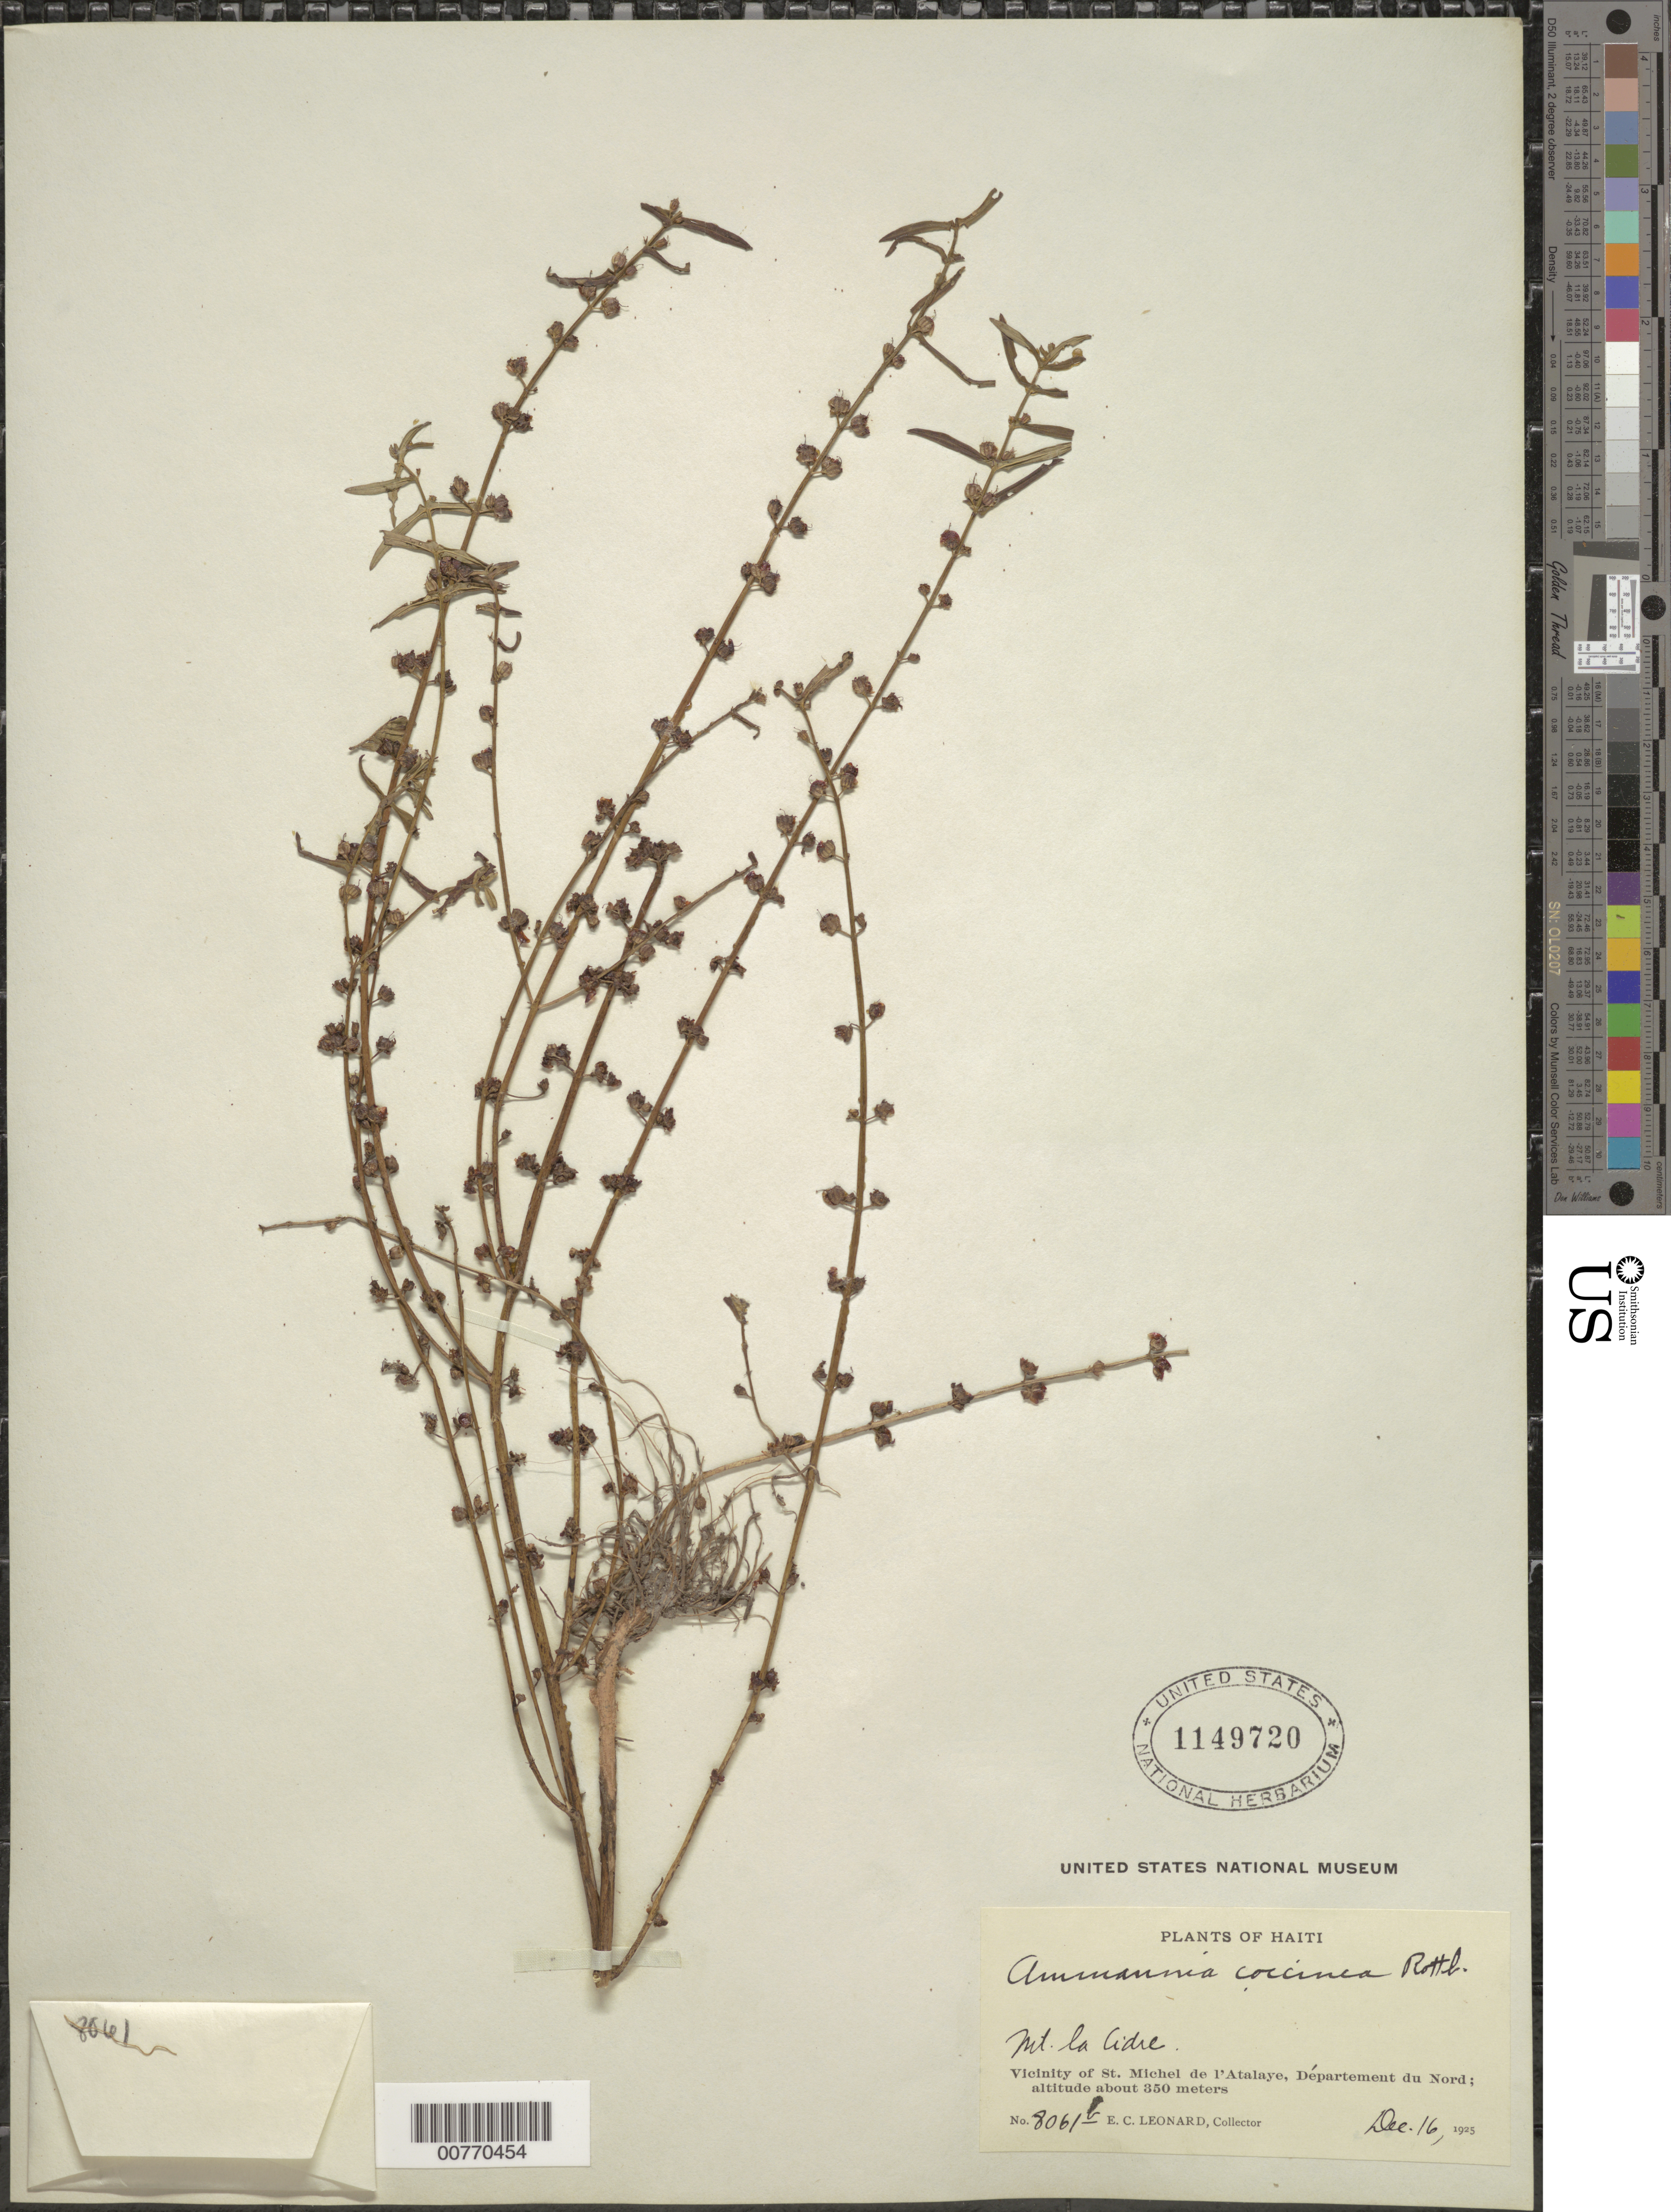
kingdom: Plantae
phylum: Tracheophyta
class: Magnoliopsida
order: Myrtales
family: Lythraceae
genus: Ammannia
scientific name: Ammannia coccinea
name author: Rottb.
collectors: E. C. Leonard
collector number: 8061a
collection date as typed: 16 Dec 1925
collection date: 1925-12-16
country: Haiti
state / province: Nord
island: Hispaniola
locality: Vicinity of St. Michel de l'Atalaye, Mt. la Cidre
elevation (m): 350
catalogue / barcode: US 1149720